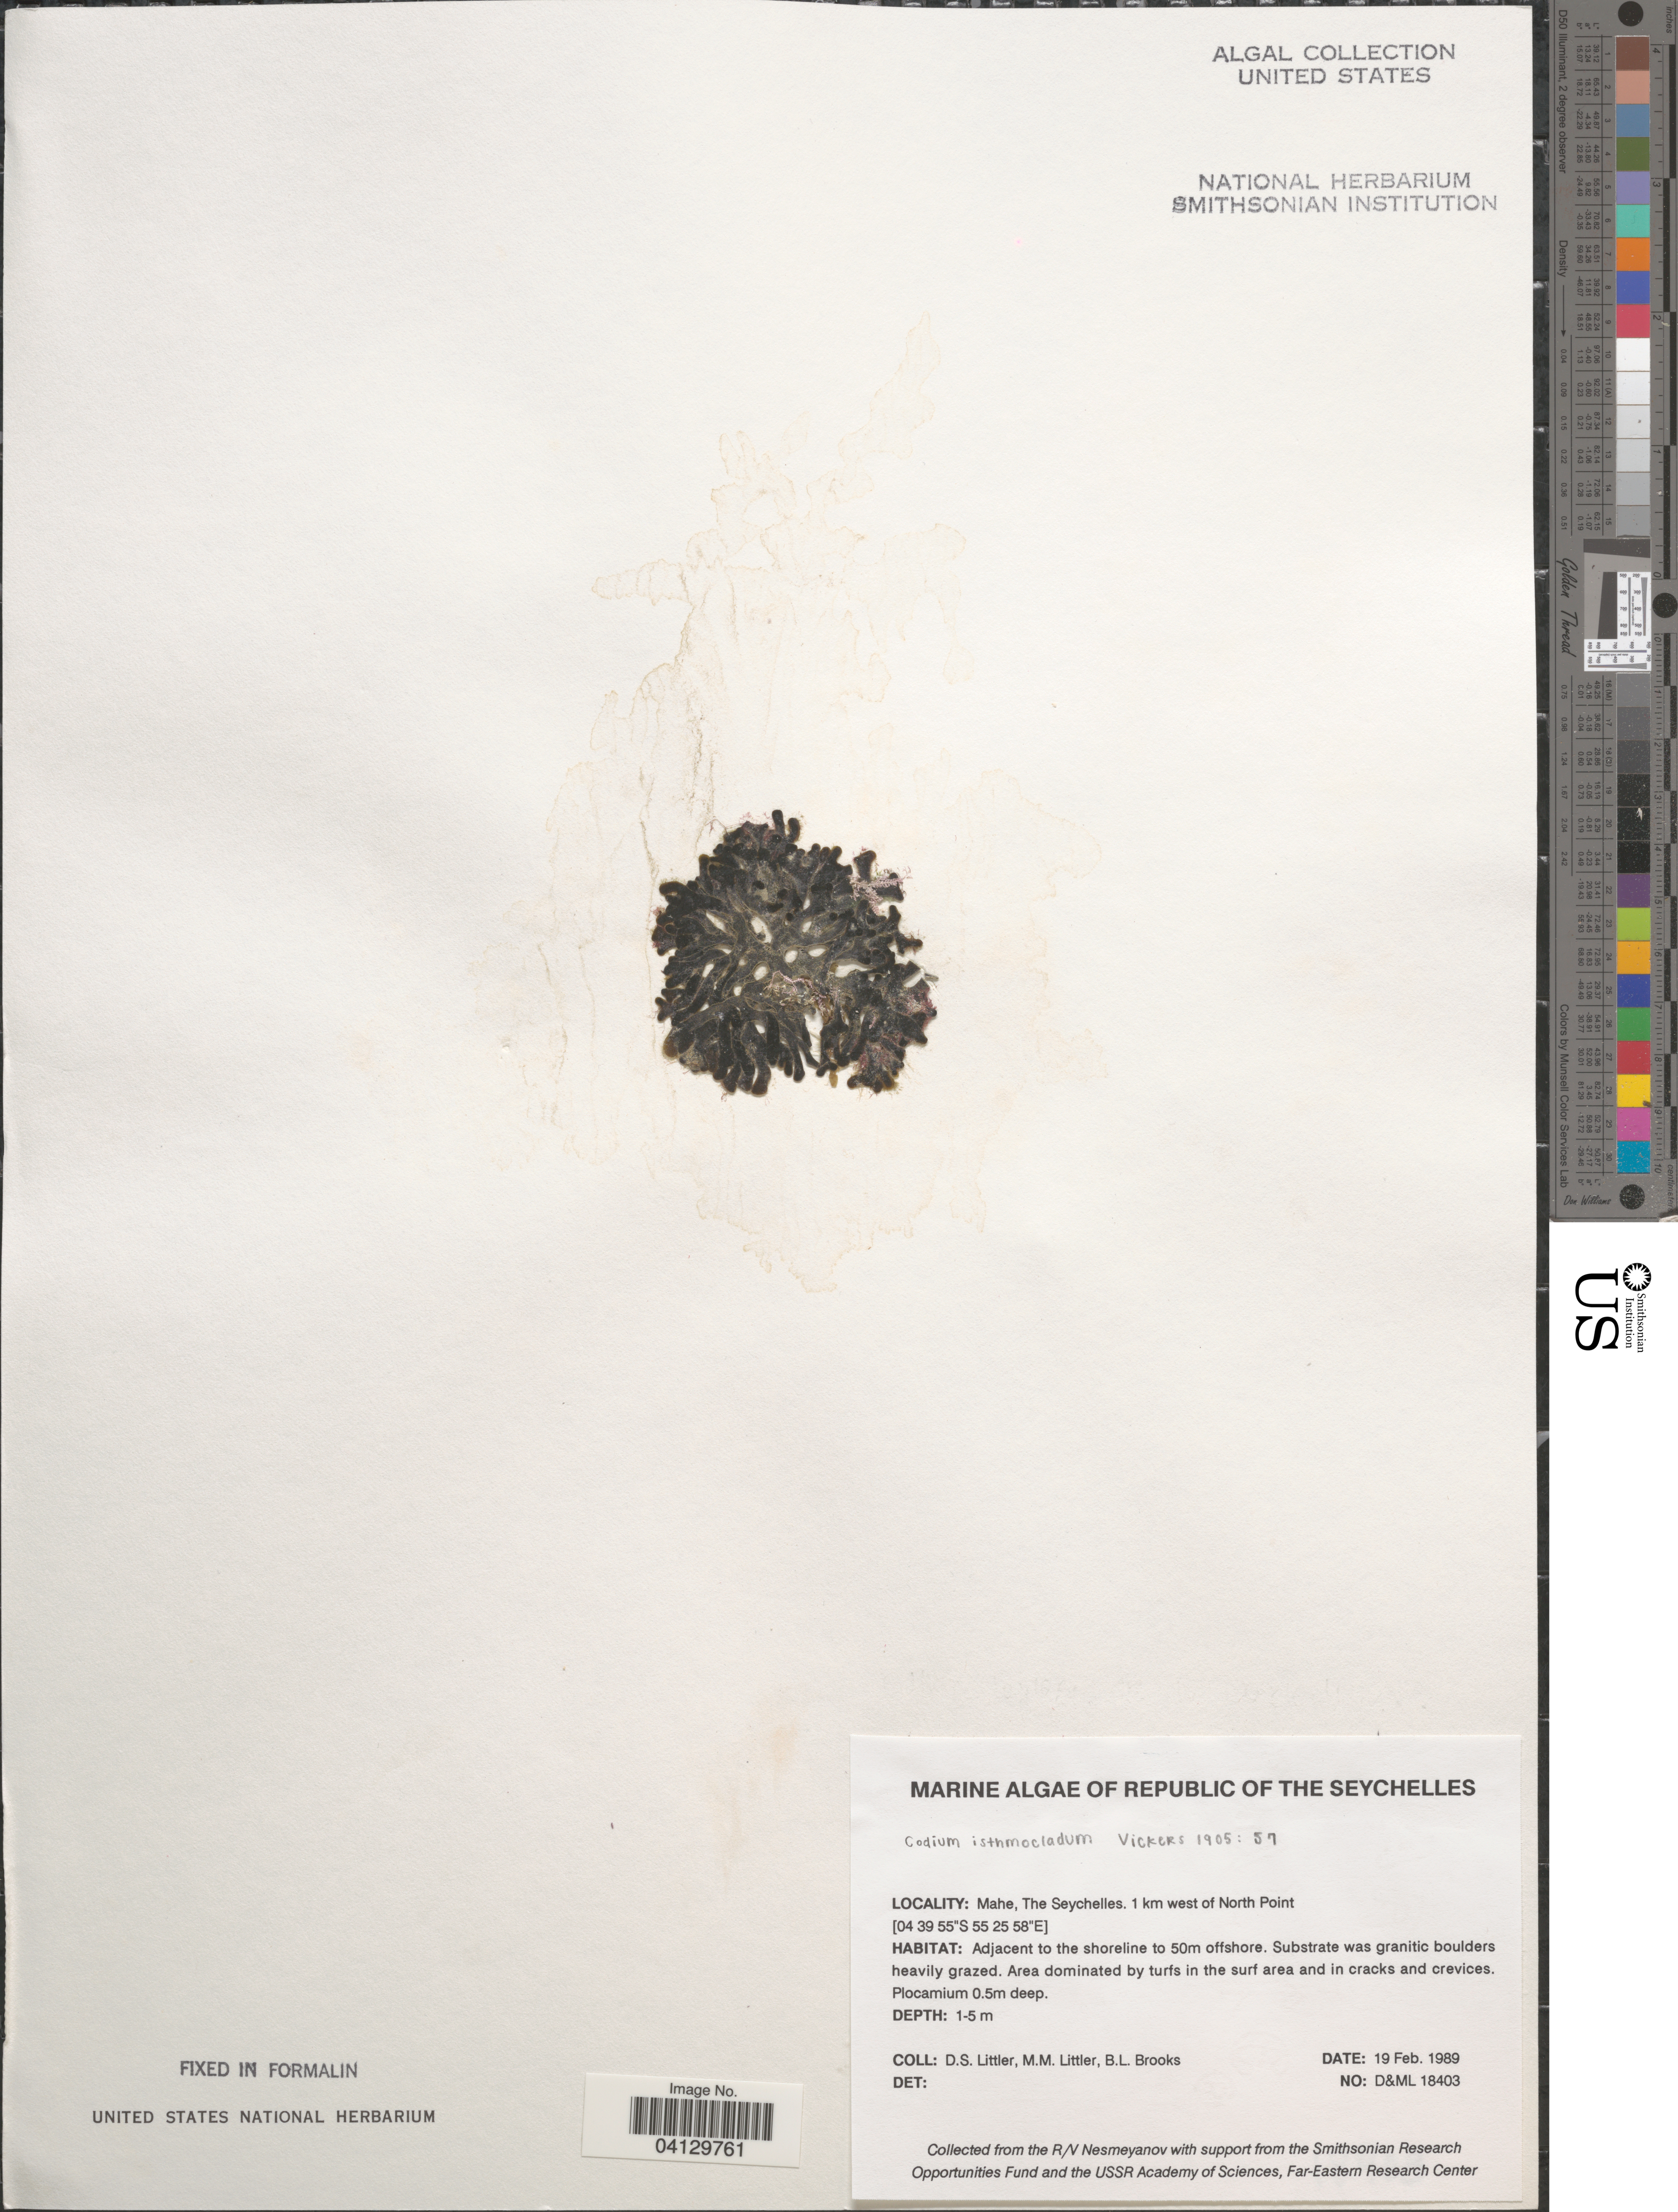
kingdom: Plantae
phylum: Chlorophyta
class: Ulvophyceae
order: Bryopsidales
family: Codiaceae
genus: Codium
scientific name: Codium isthmocladum subsp. isthmocladum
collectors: D. S. Littler & B. Brooks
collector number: D&ML18403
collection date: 1989-02-19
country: Seychelles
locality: Mahe, 1 km west of North Point. Adjacent to the shoreline to 50m offshore.